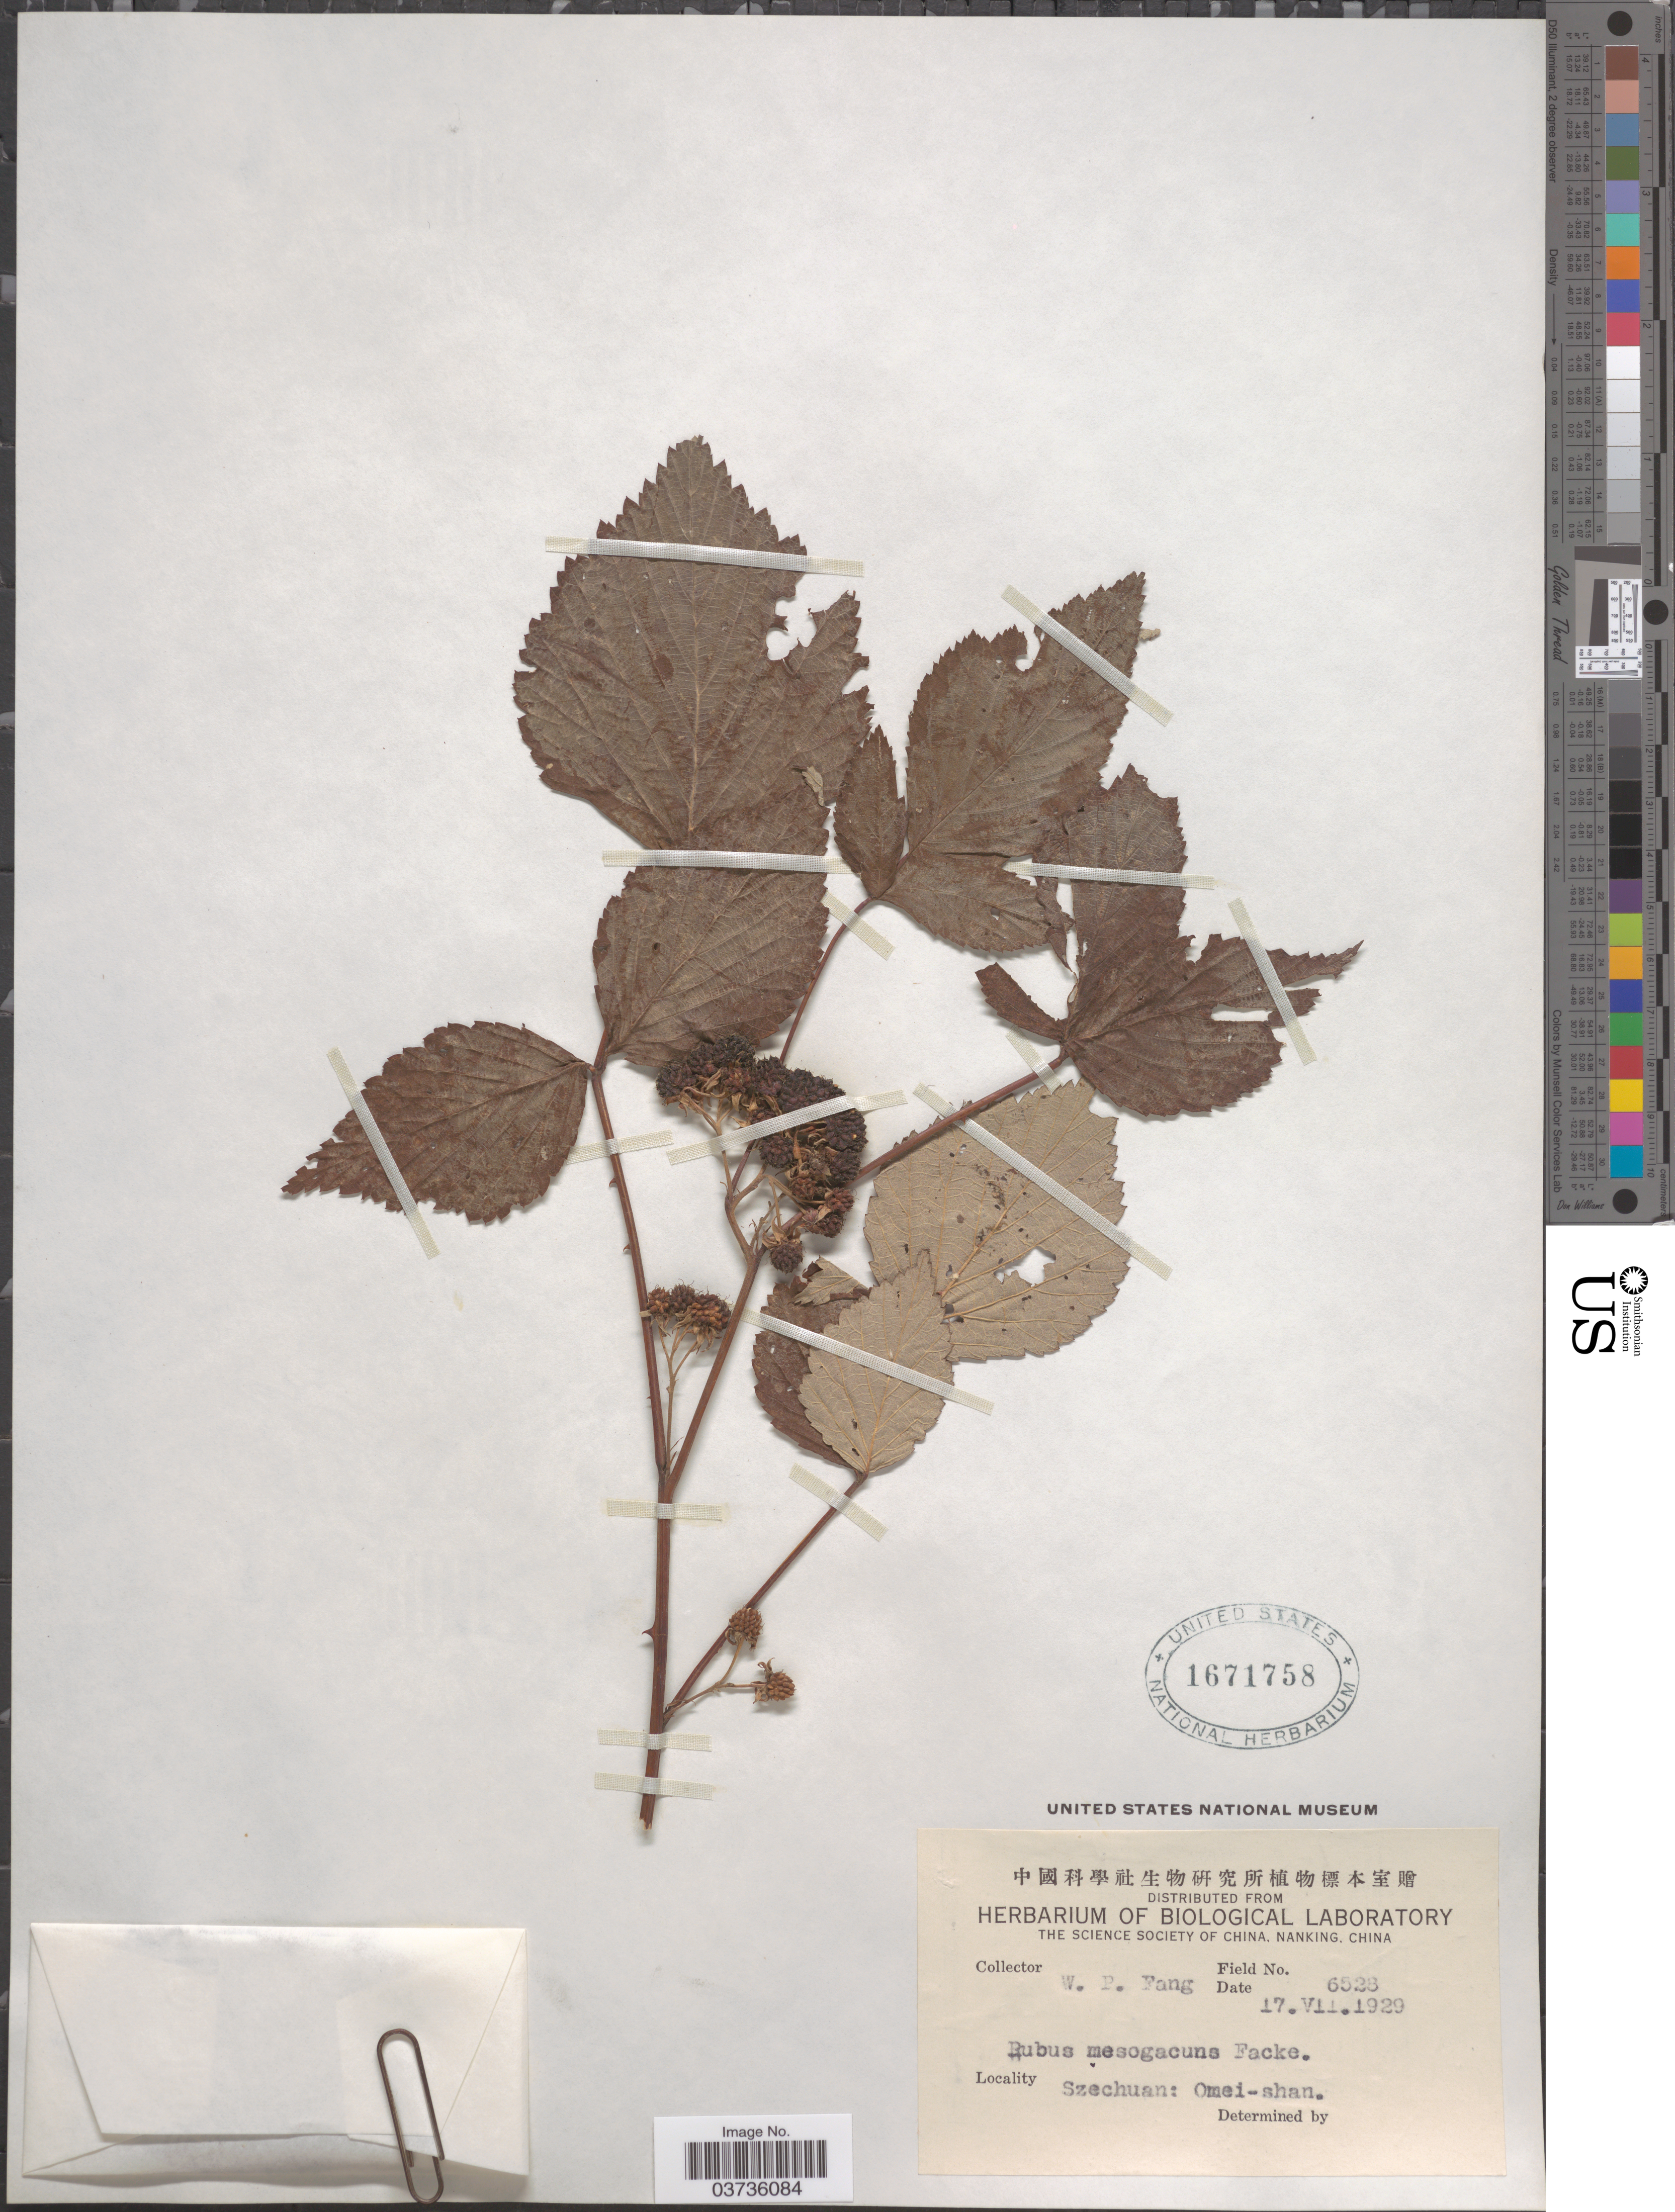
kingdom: Plantae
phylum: Tracheophyta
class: Magnoliopsida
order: Rosales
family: Rosaceae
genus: Rubus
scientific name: Rubus mesogaeus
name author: Focke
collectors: W. P. Fang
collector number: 6523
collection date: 1929-07-17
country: China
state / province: Sichuan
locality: Szechuan: Omei-shan.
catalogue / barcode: US 1671758